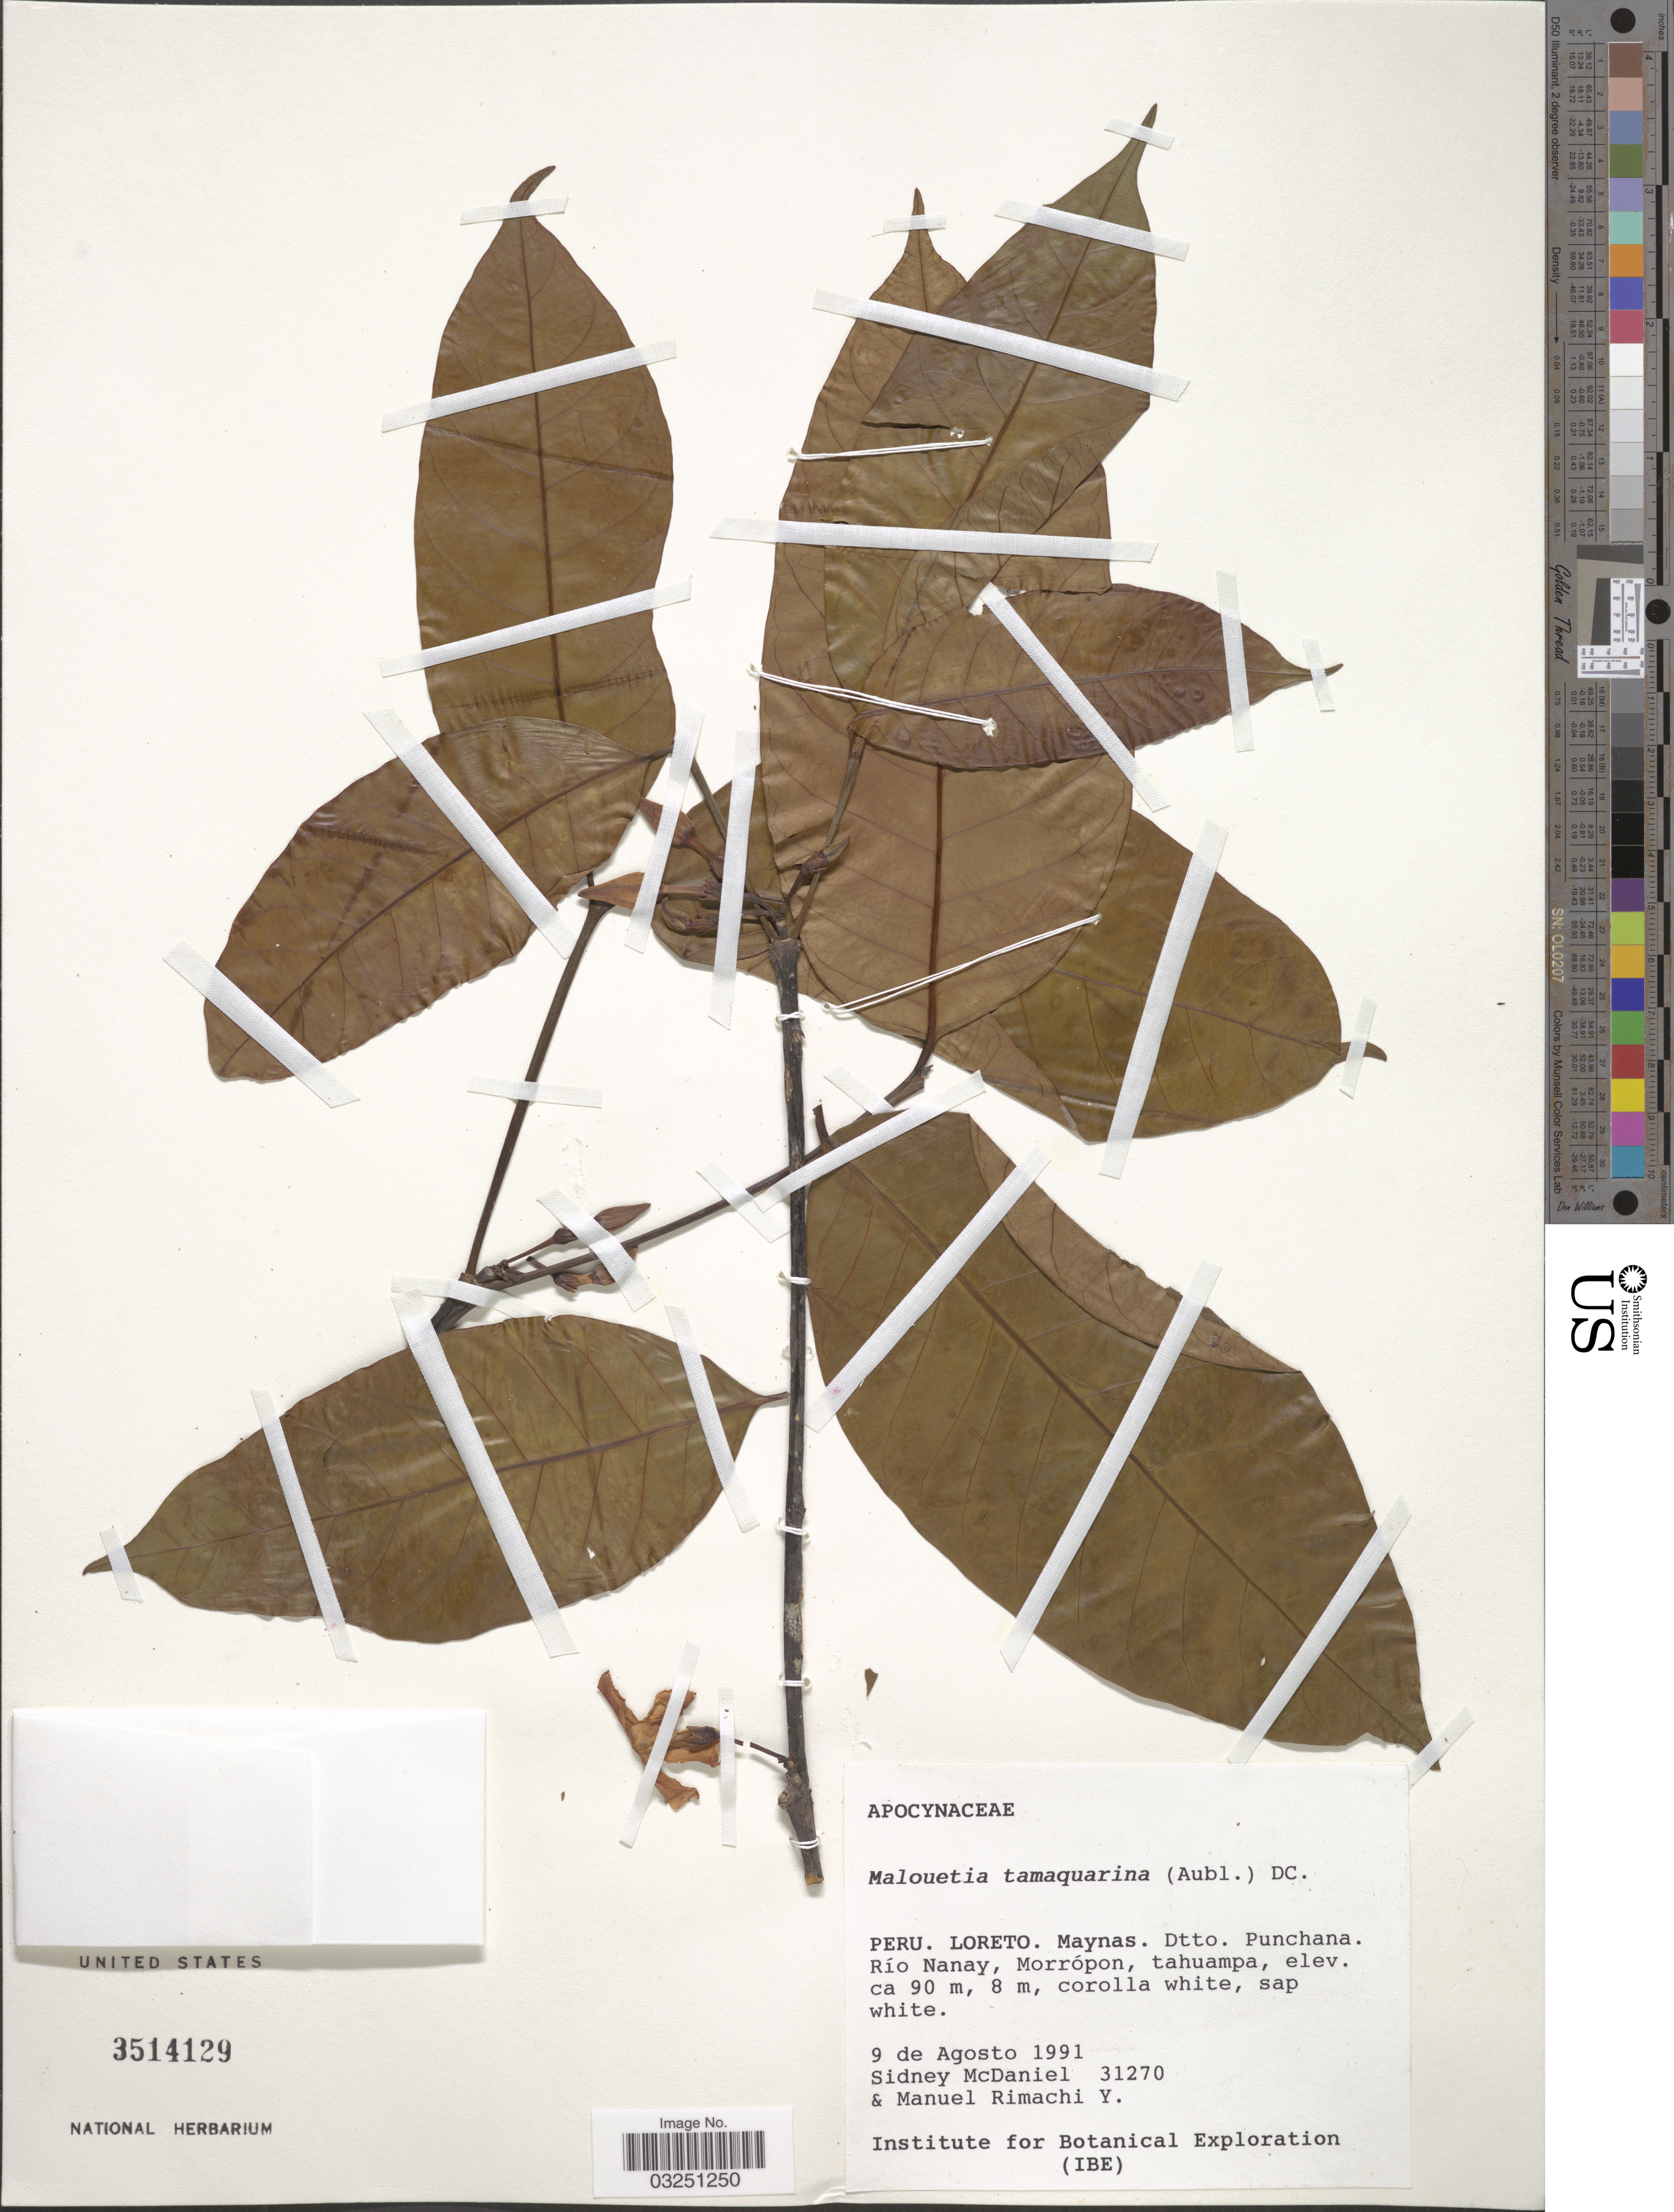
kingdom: Plantae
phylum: Tracheophyta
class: Magnoliopsida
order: Gentianales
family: Apocynaceae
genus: Malouetia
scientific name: Malouetia tamaraqurina var. tamaraqurina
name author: (Aubl.) A. DC.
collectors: S. McDaniel & M. Rimachi Y.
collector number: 31270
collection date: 1991-08-09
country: Peru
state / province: Loreto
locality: Maynas. Dtto. Punchana. Rio Nanay, Morrópon, tahuampa.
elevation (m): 90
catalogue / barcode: US 3514129